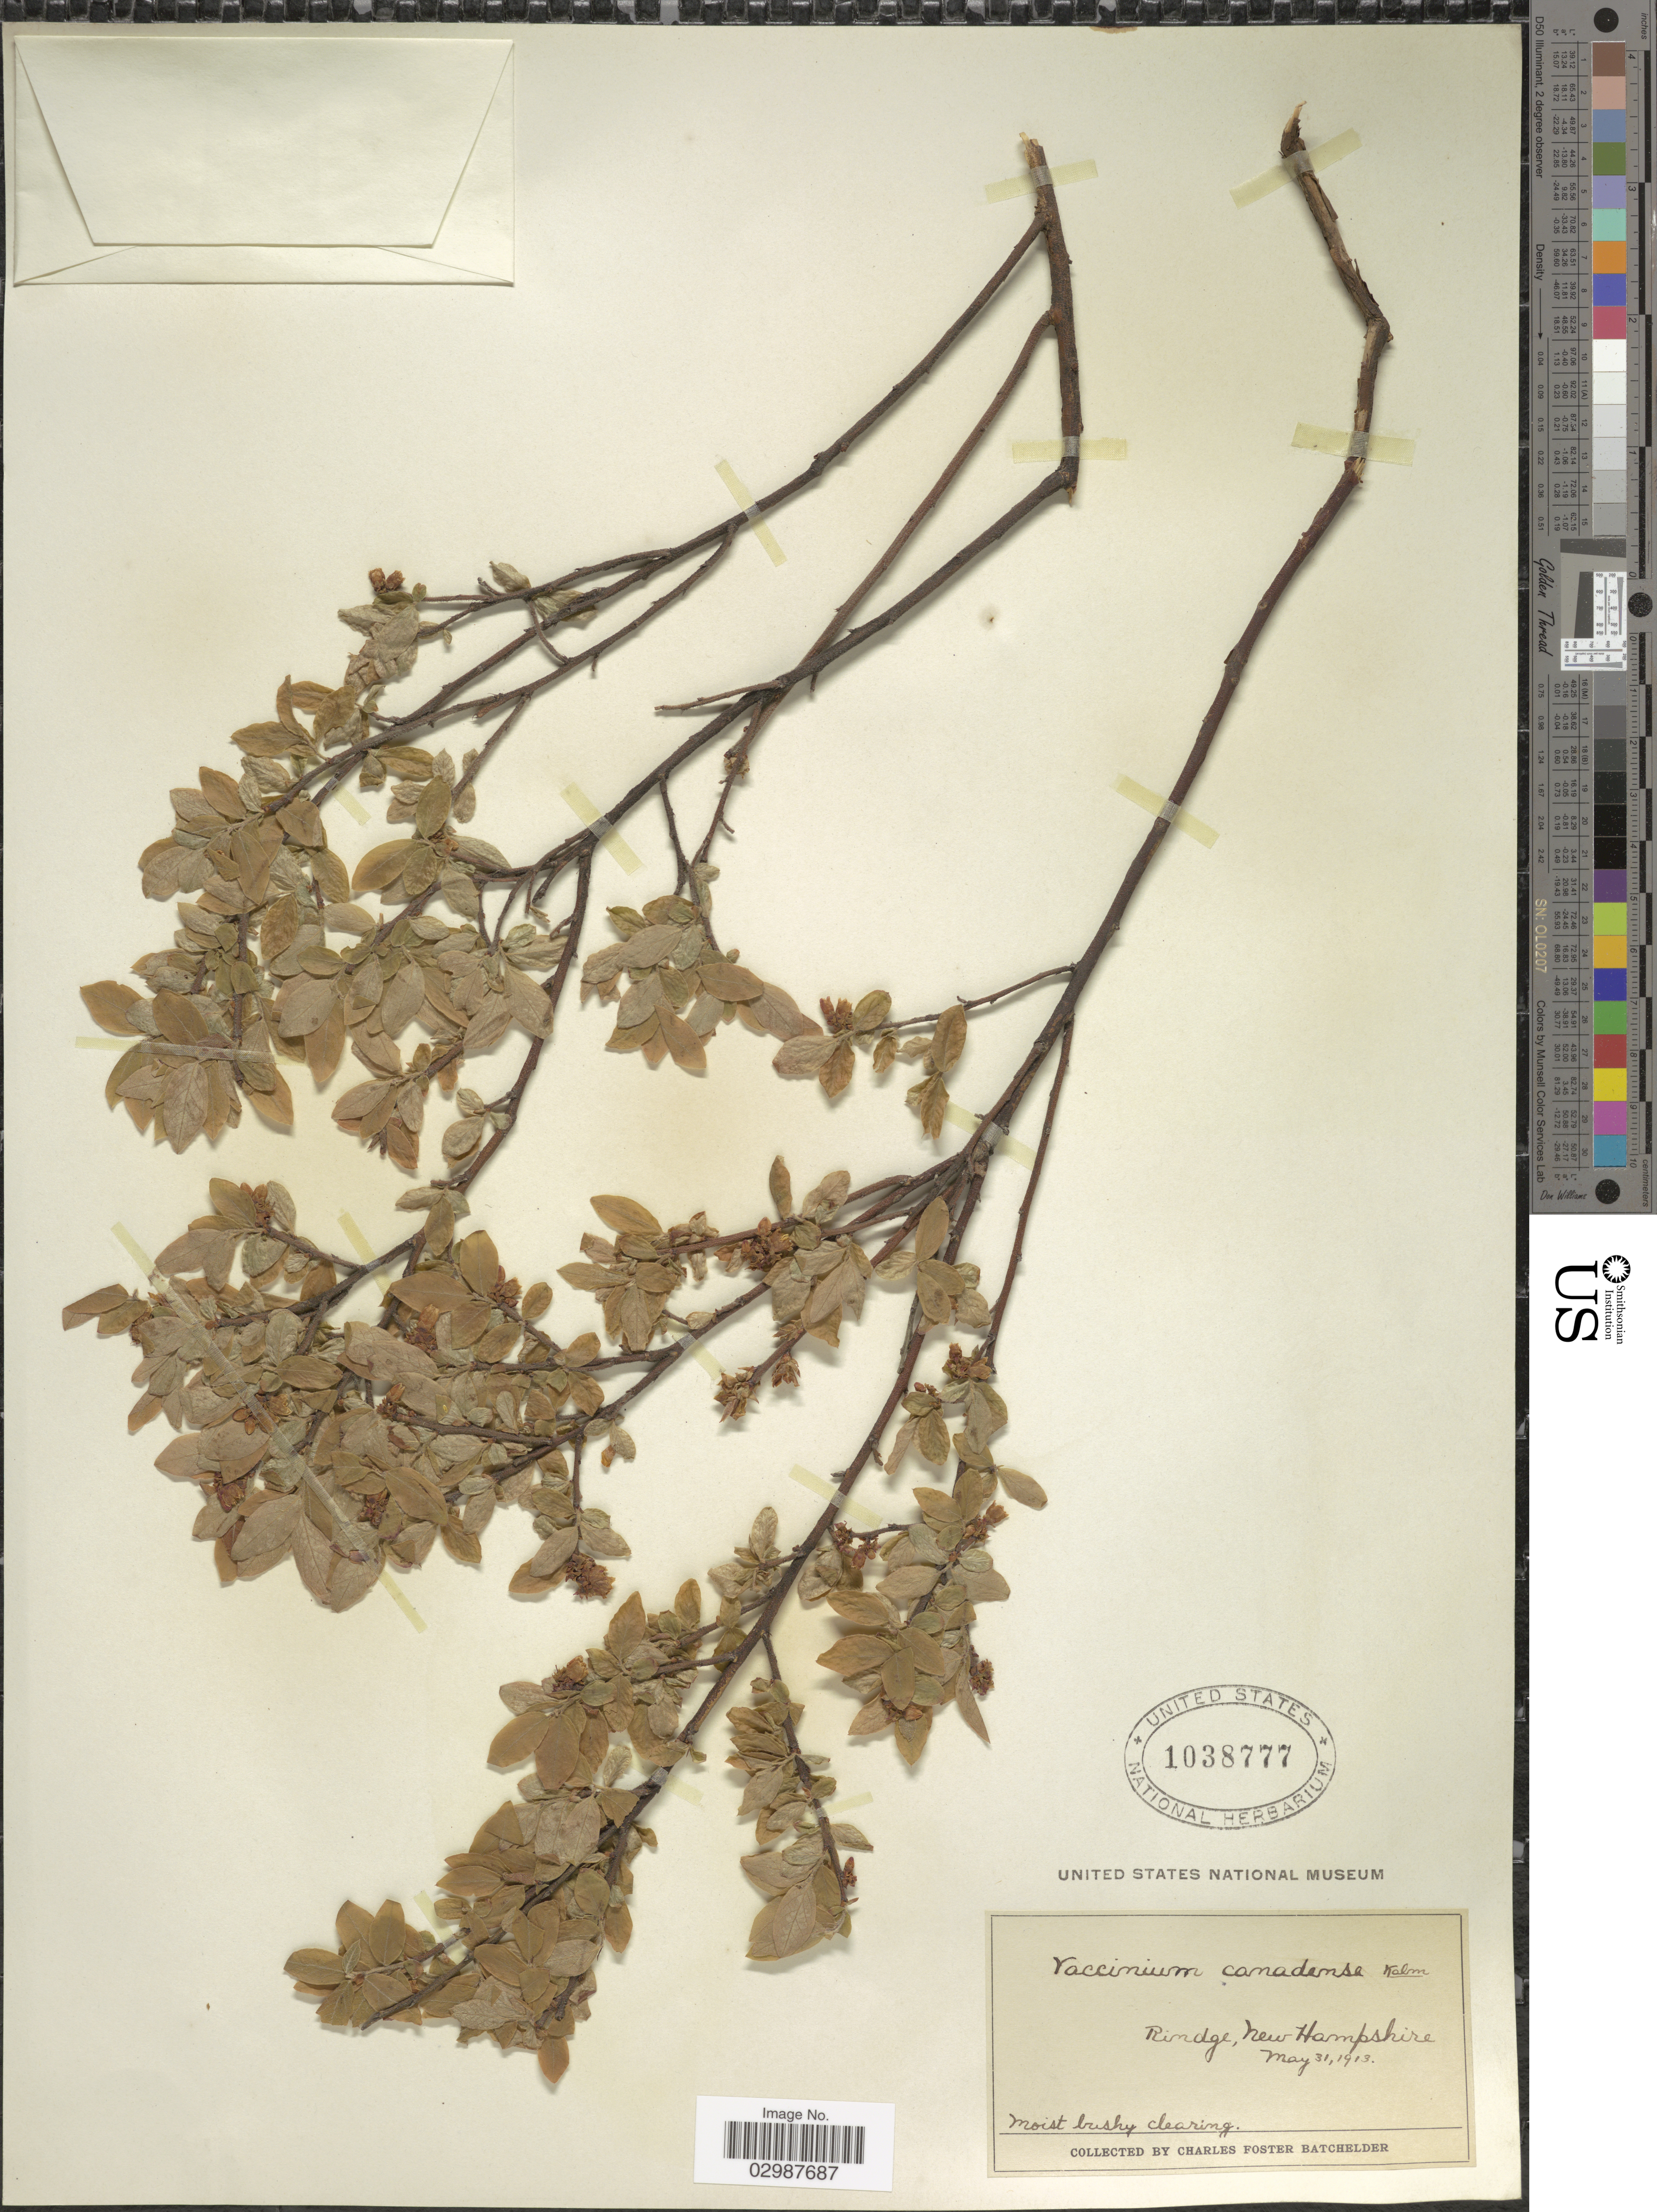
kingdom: Plantae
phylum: Tracheophyta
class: Magnoliopsida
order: Ericales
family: Ericaceae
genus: Vaccinium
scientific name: Vaccinium canadense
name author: Kalm ex Richardson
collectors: C. Batchelder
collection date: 1913-05-31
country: United States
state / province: New Hampshire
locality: Rindge.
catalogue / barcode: US 103877